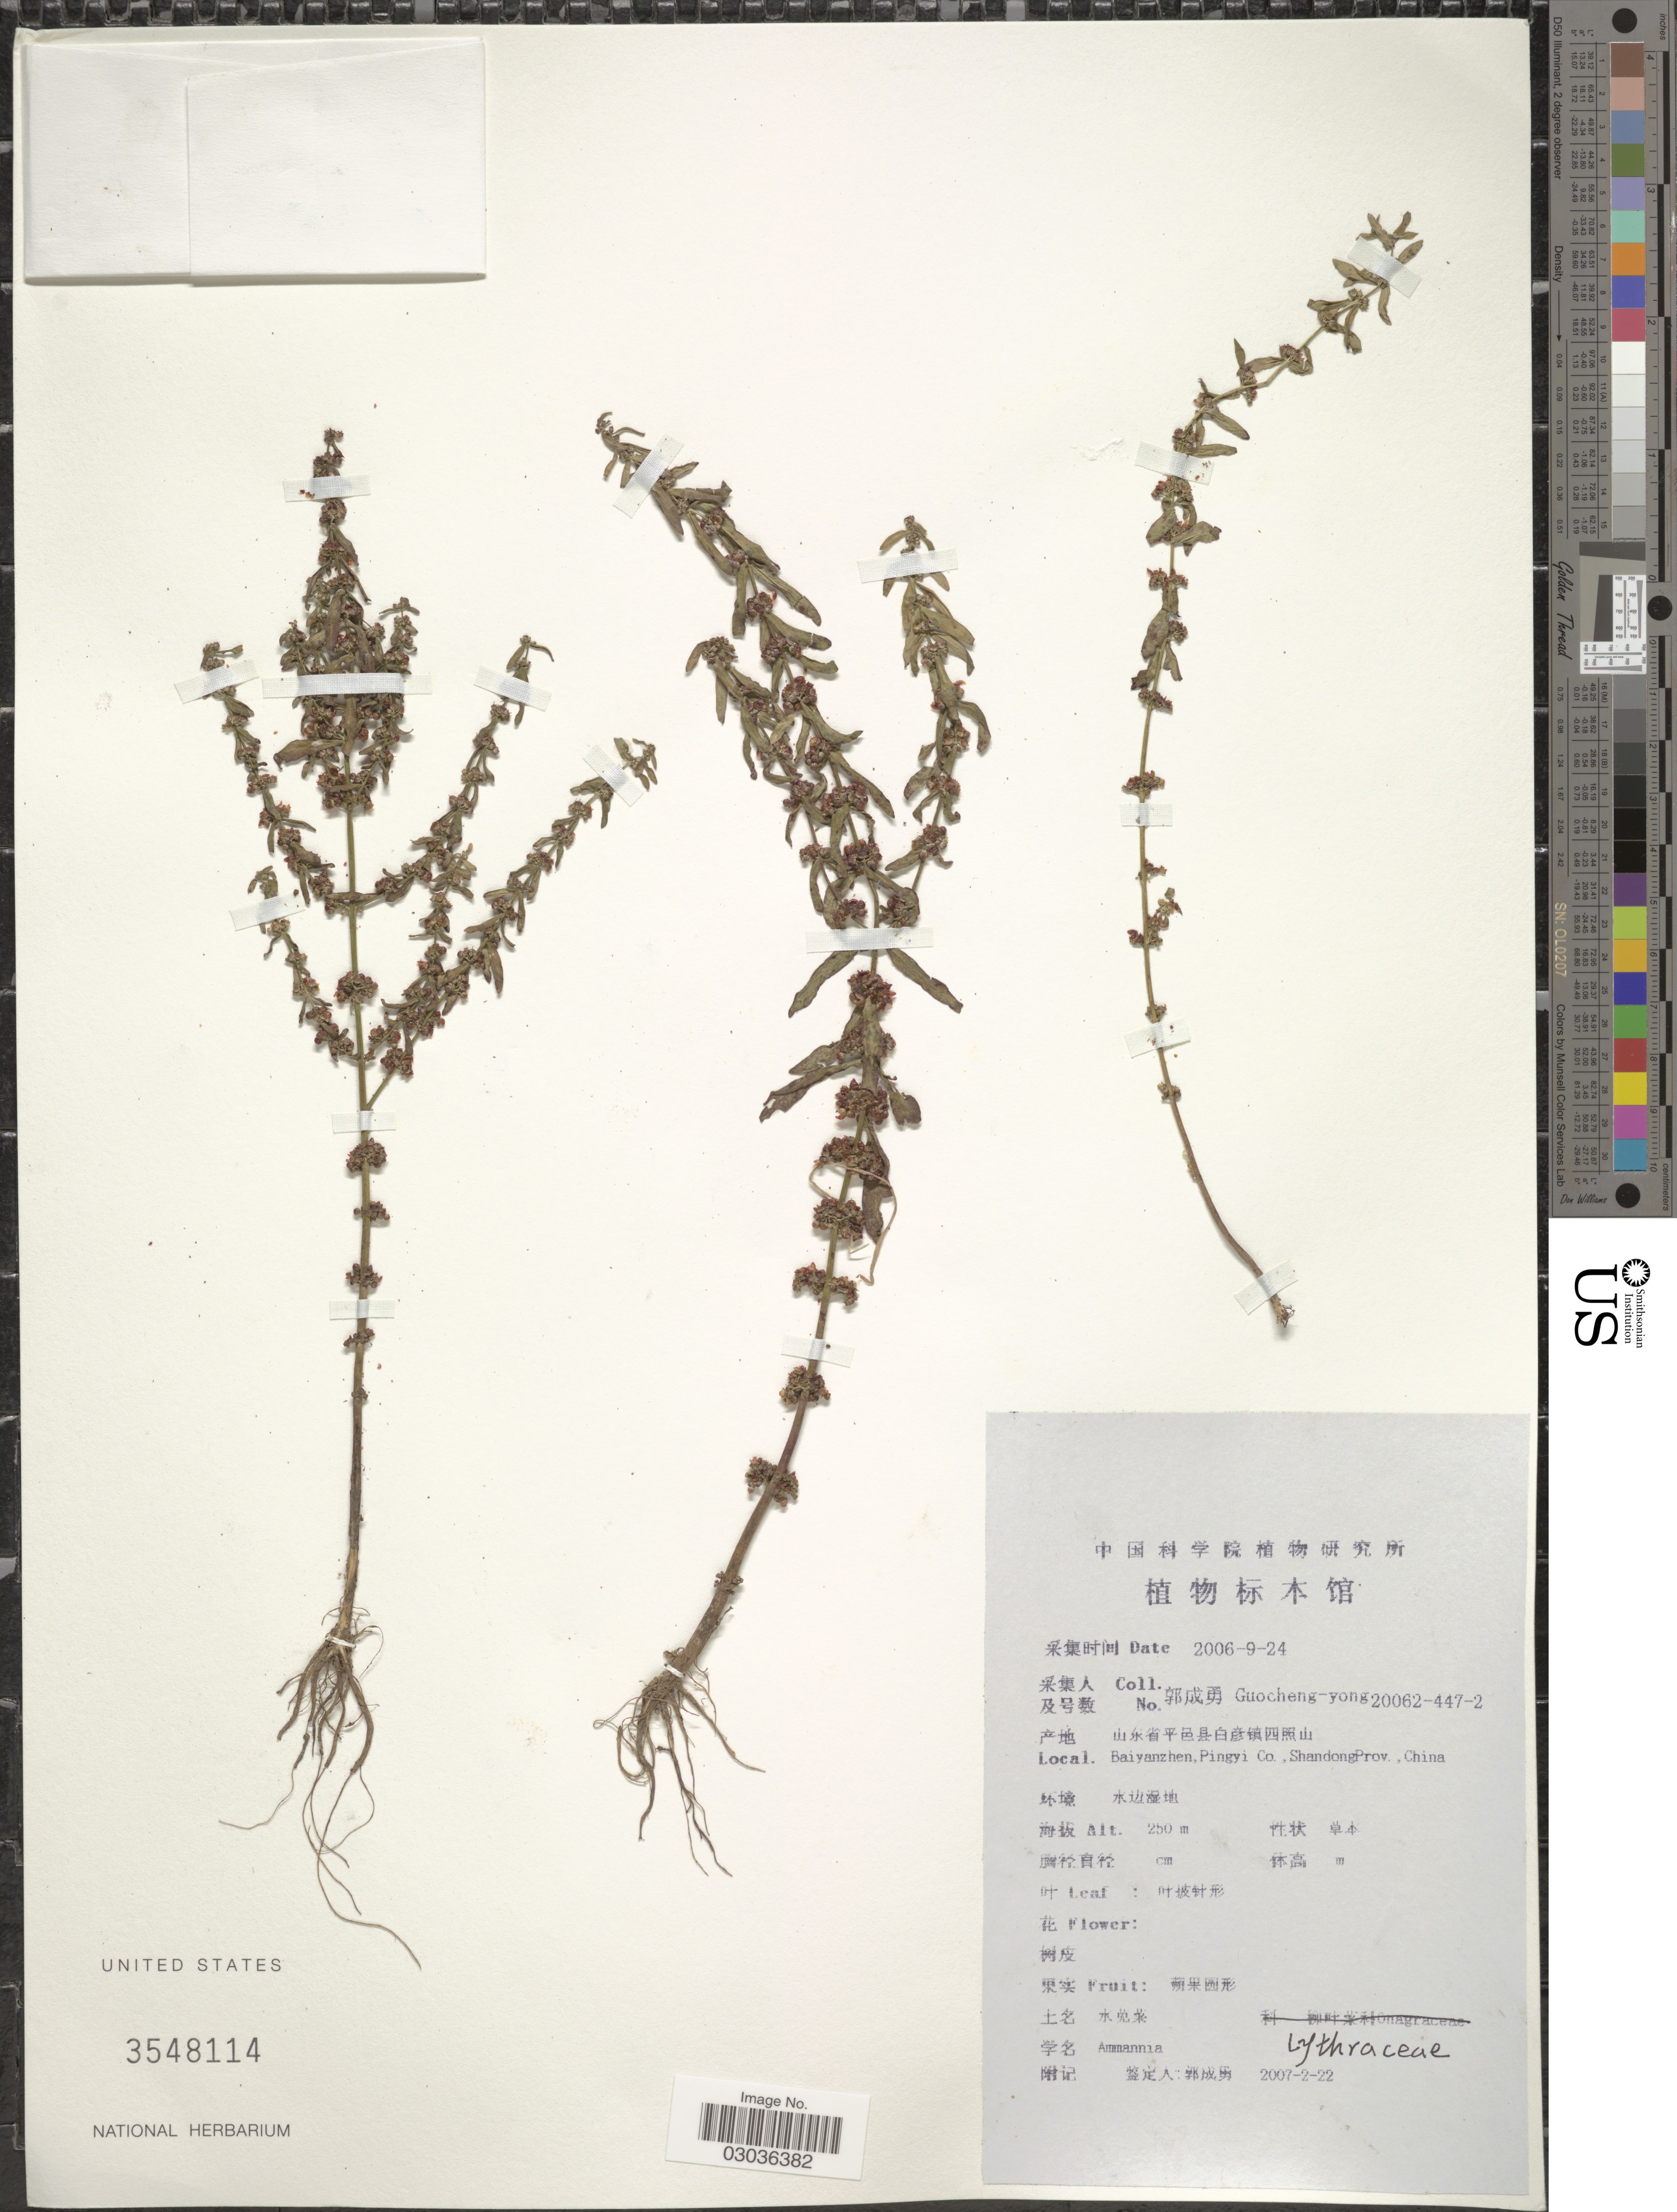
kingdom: Plantae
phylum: Tracheophyta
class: Magnoliopsida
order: Myrtales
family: Lythraceae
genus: Ammannia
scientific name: Ammannia sp.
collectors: Guo cheng-yong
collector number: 20062-447-2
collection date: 2006-09-24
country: China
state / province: Shandong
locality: Baiyanzhen, Pingyi Co.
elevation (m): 250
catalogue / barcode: US 3548114